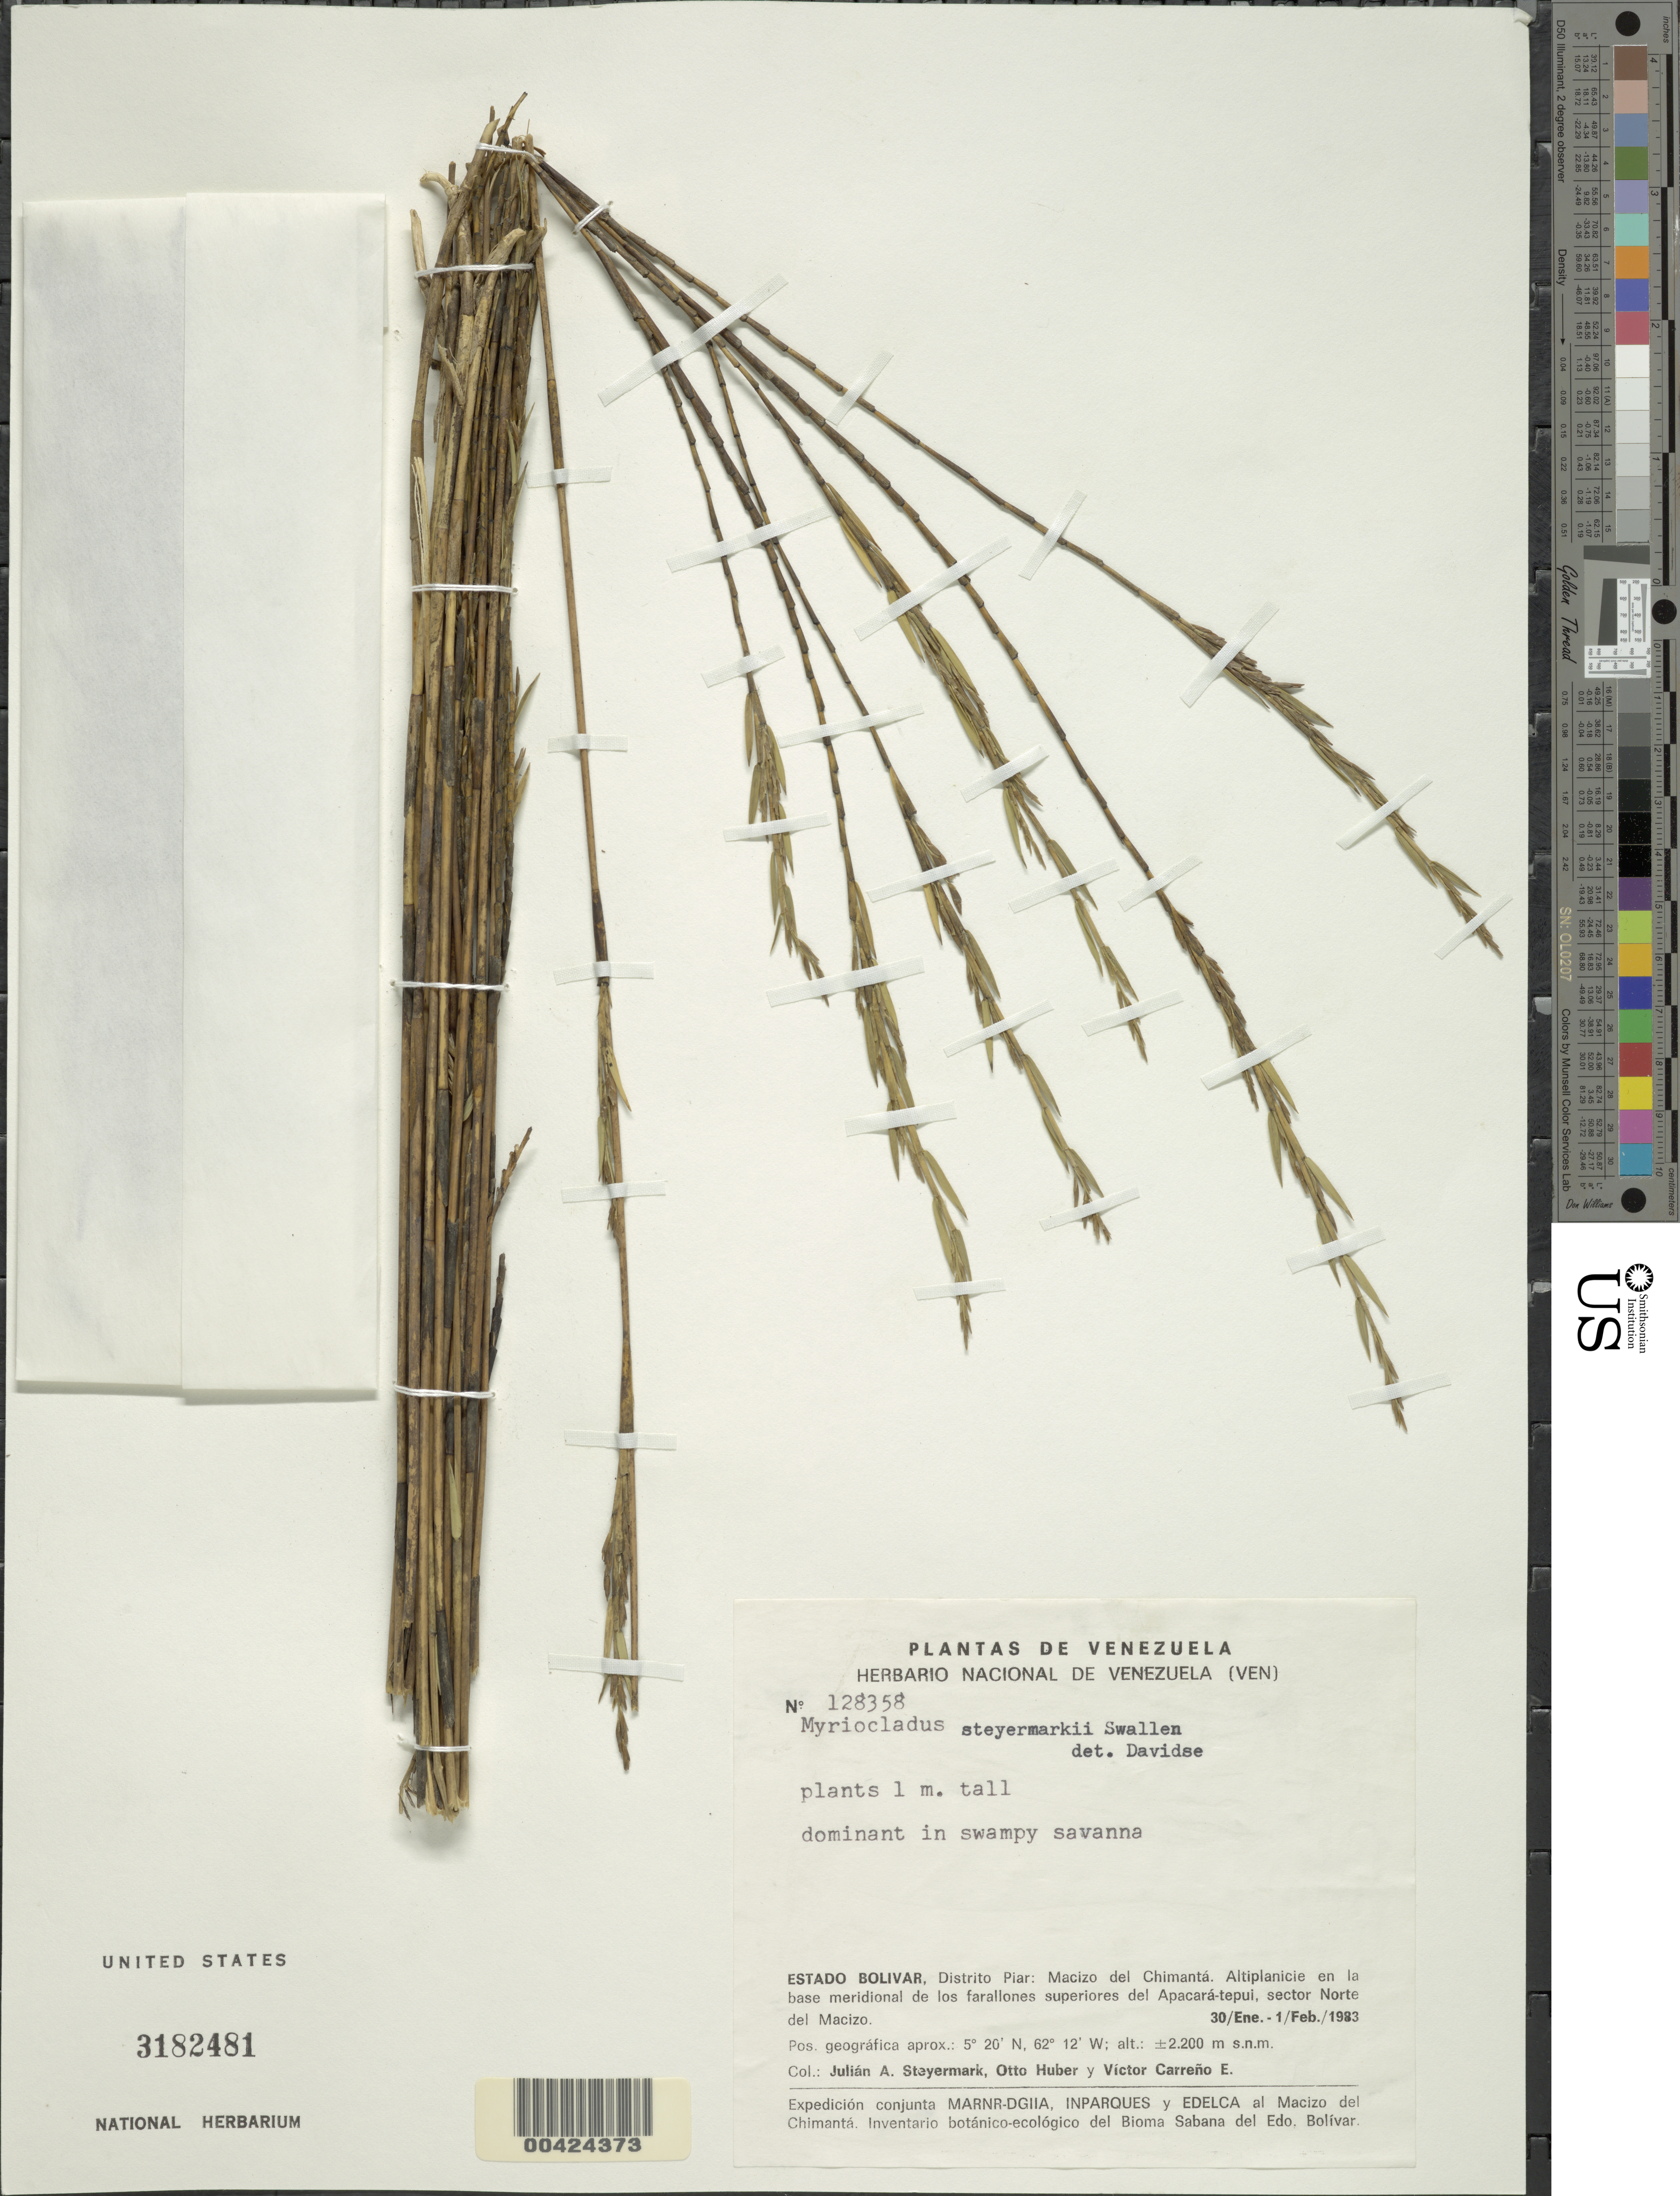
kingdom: Plantae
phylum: Tracheophyta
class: Liliopsida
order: Poales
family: Poaceae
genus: Myriocladus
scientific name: Myriocladus steyermarkii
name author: Swallen in Maguire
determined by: Davidse, Gerrit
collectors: J. Steyermark, O. Huber & V. Carreño E.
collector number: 128358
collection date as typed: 30 Jan 1983 to 01 Feb 1983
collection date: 1983-01-30/1983-02-01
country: Venezuela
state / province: Bolivar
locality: Macizo del chimanta; apacara-tepui; sector norte del macizo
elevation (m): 2200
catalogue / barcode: US 3182481